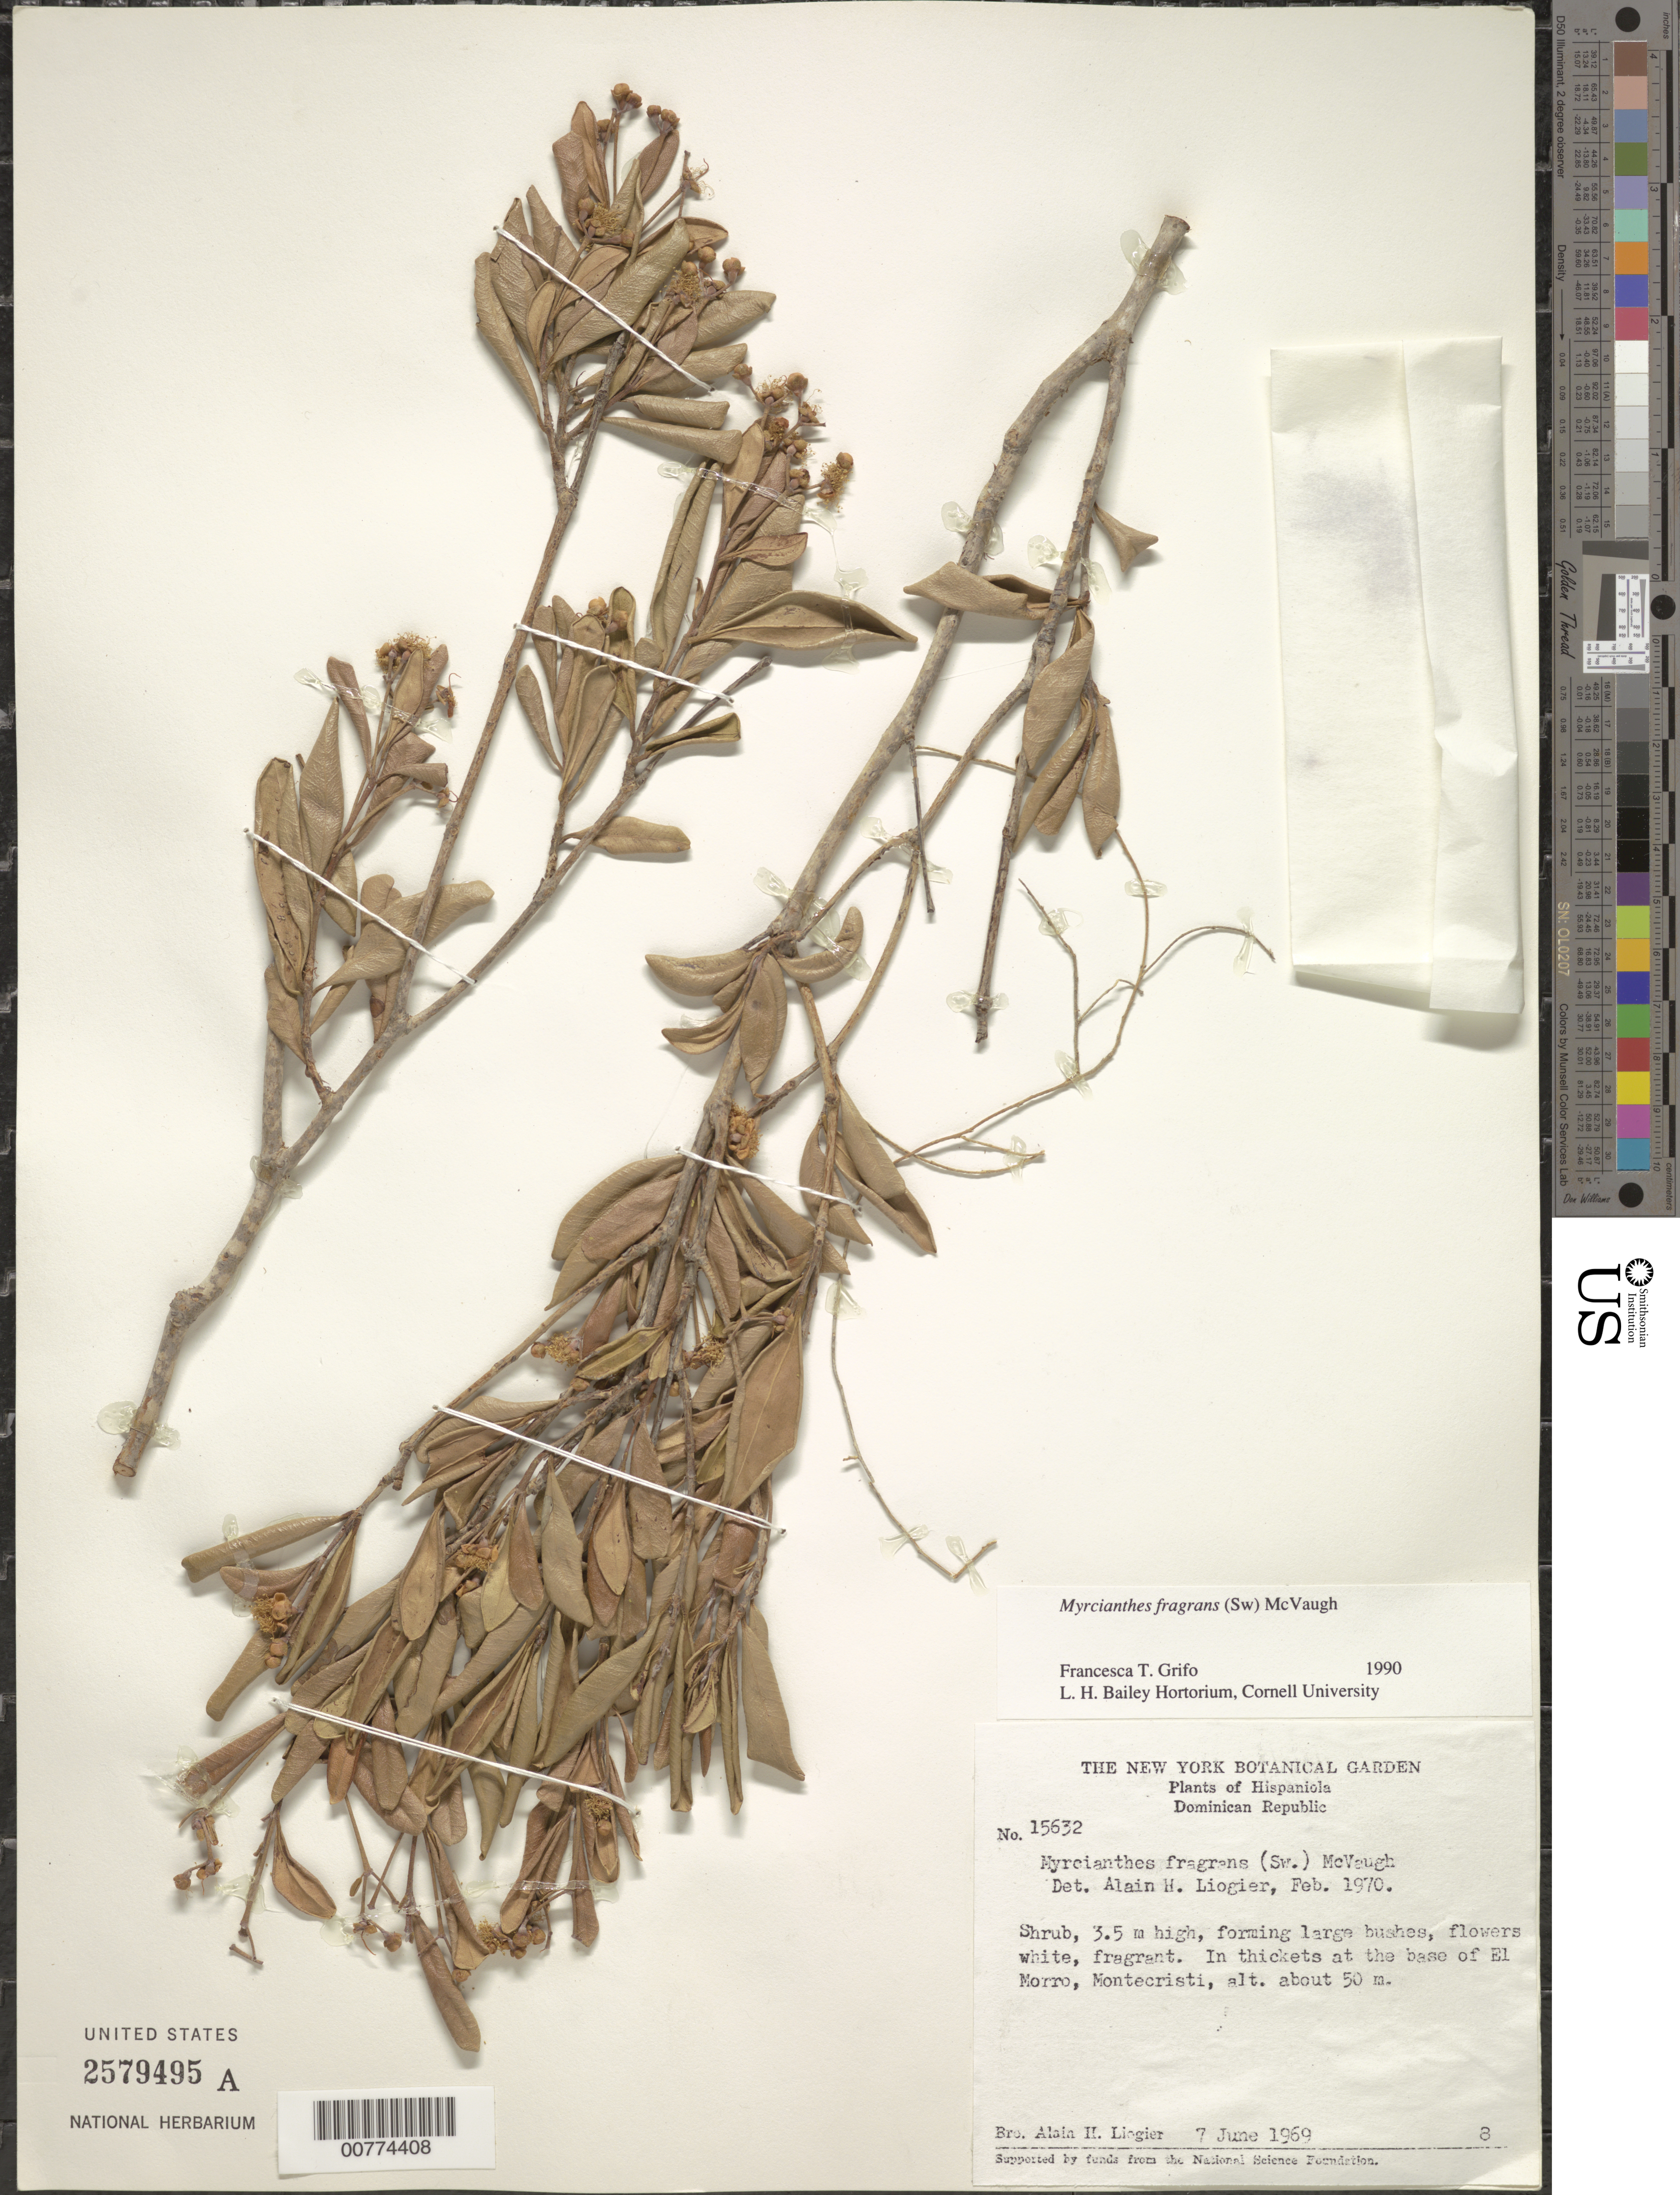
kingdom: Plantae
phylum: Tracheophyta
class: Magnoliopsida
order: Myrtales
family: Myrtaceae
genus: Myrcianthes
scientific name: Myrcianthes fragrans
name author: (Sw.) McVaugh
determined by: Grifo, F. T.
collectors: A. H. Liogier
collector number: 15632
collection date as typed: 07 Jun 1969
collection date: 1969-06-07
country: Dominican Republic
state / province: Monte Cristi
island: Hispaniola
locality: At the base of El Morro.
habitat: In thickets.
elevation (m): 50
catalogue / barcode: US 2579495A